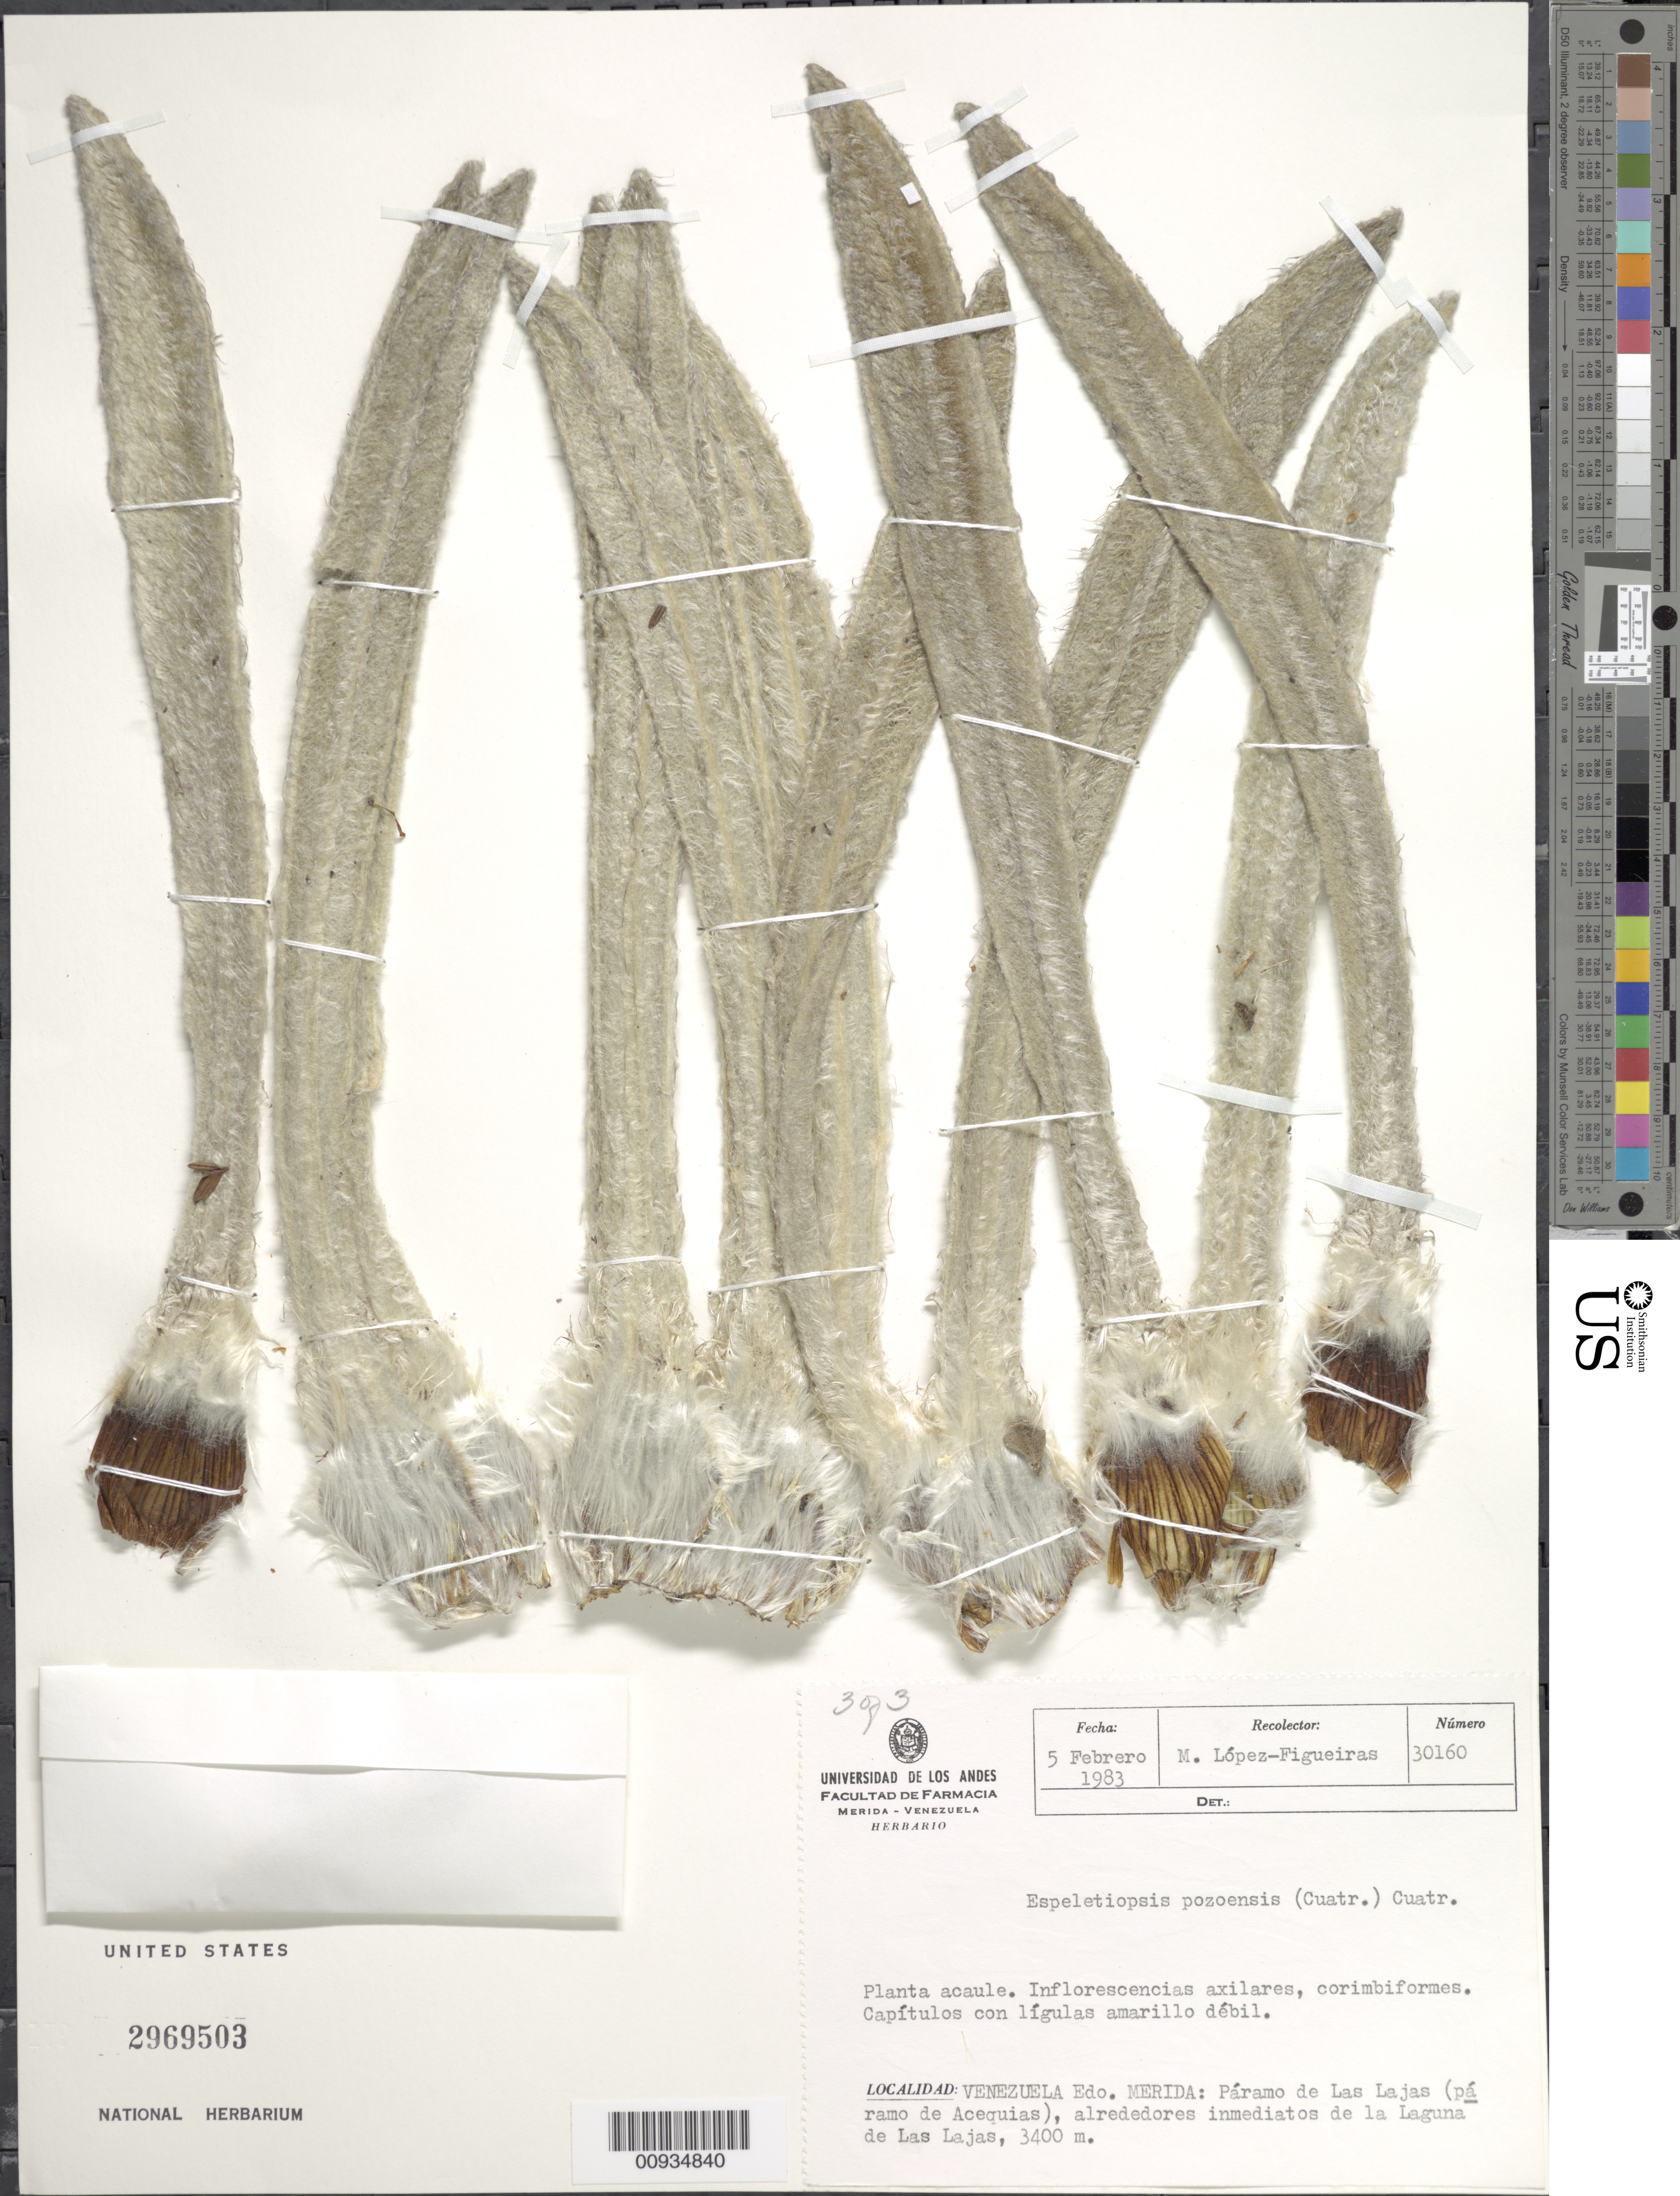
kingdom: Plantae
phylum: Tracheophyta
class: Magnoliopsida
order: Asterales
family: Asteraceae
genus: Espeletiopsis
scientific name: Espeletiopsis pozoensis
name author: (Cuatrec.) Cuatrec.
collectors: M. López Figueiras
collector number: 30160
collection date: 1983-02-05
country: Venezuela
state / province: Mérida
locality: Paramo de Las Lajas (Paramo de Acequias), alrededores inmediatos de la Laguna de Las Lajas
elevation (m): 3400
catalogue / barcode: US 2969503